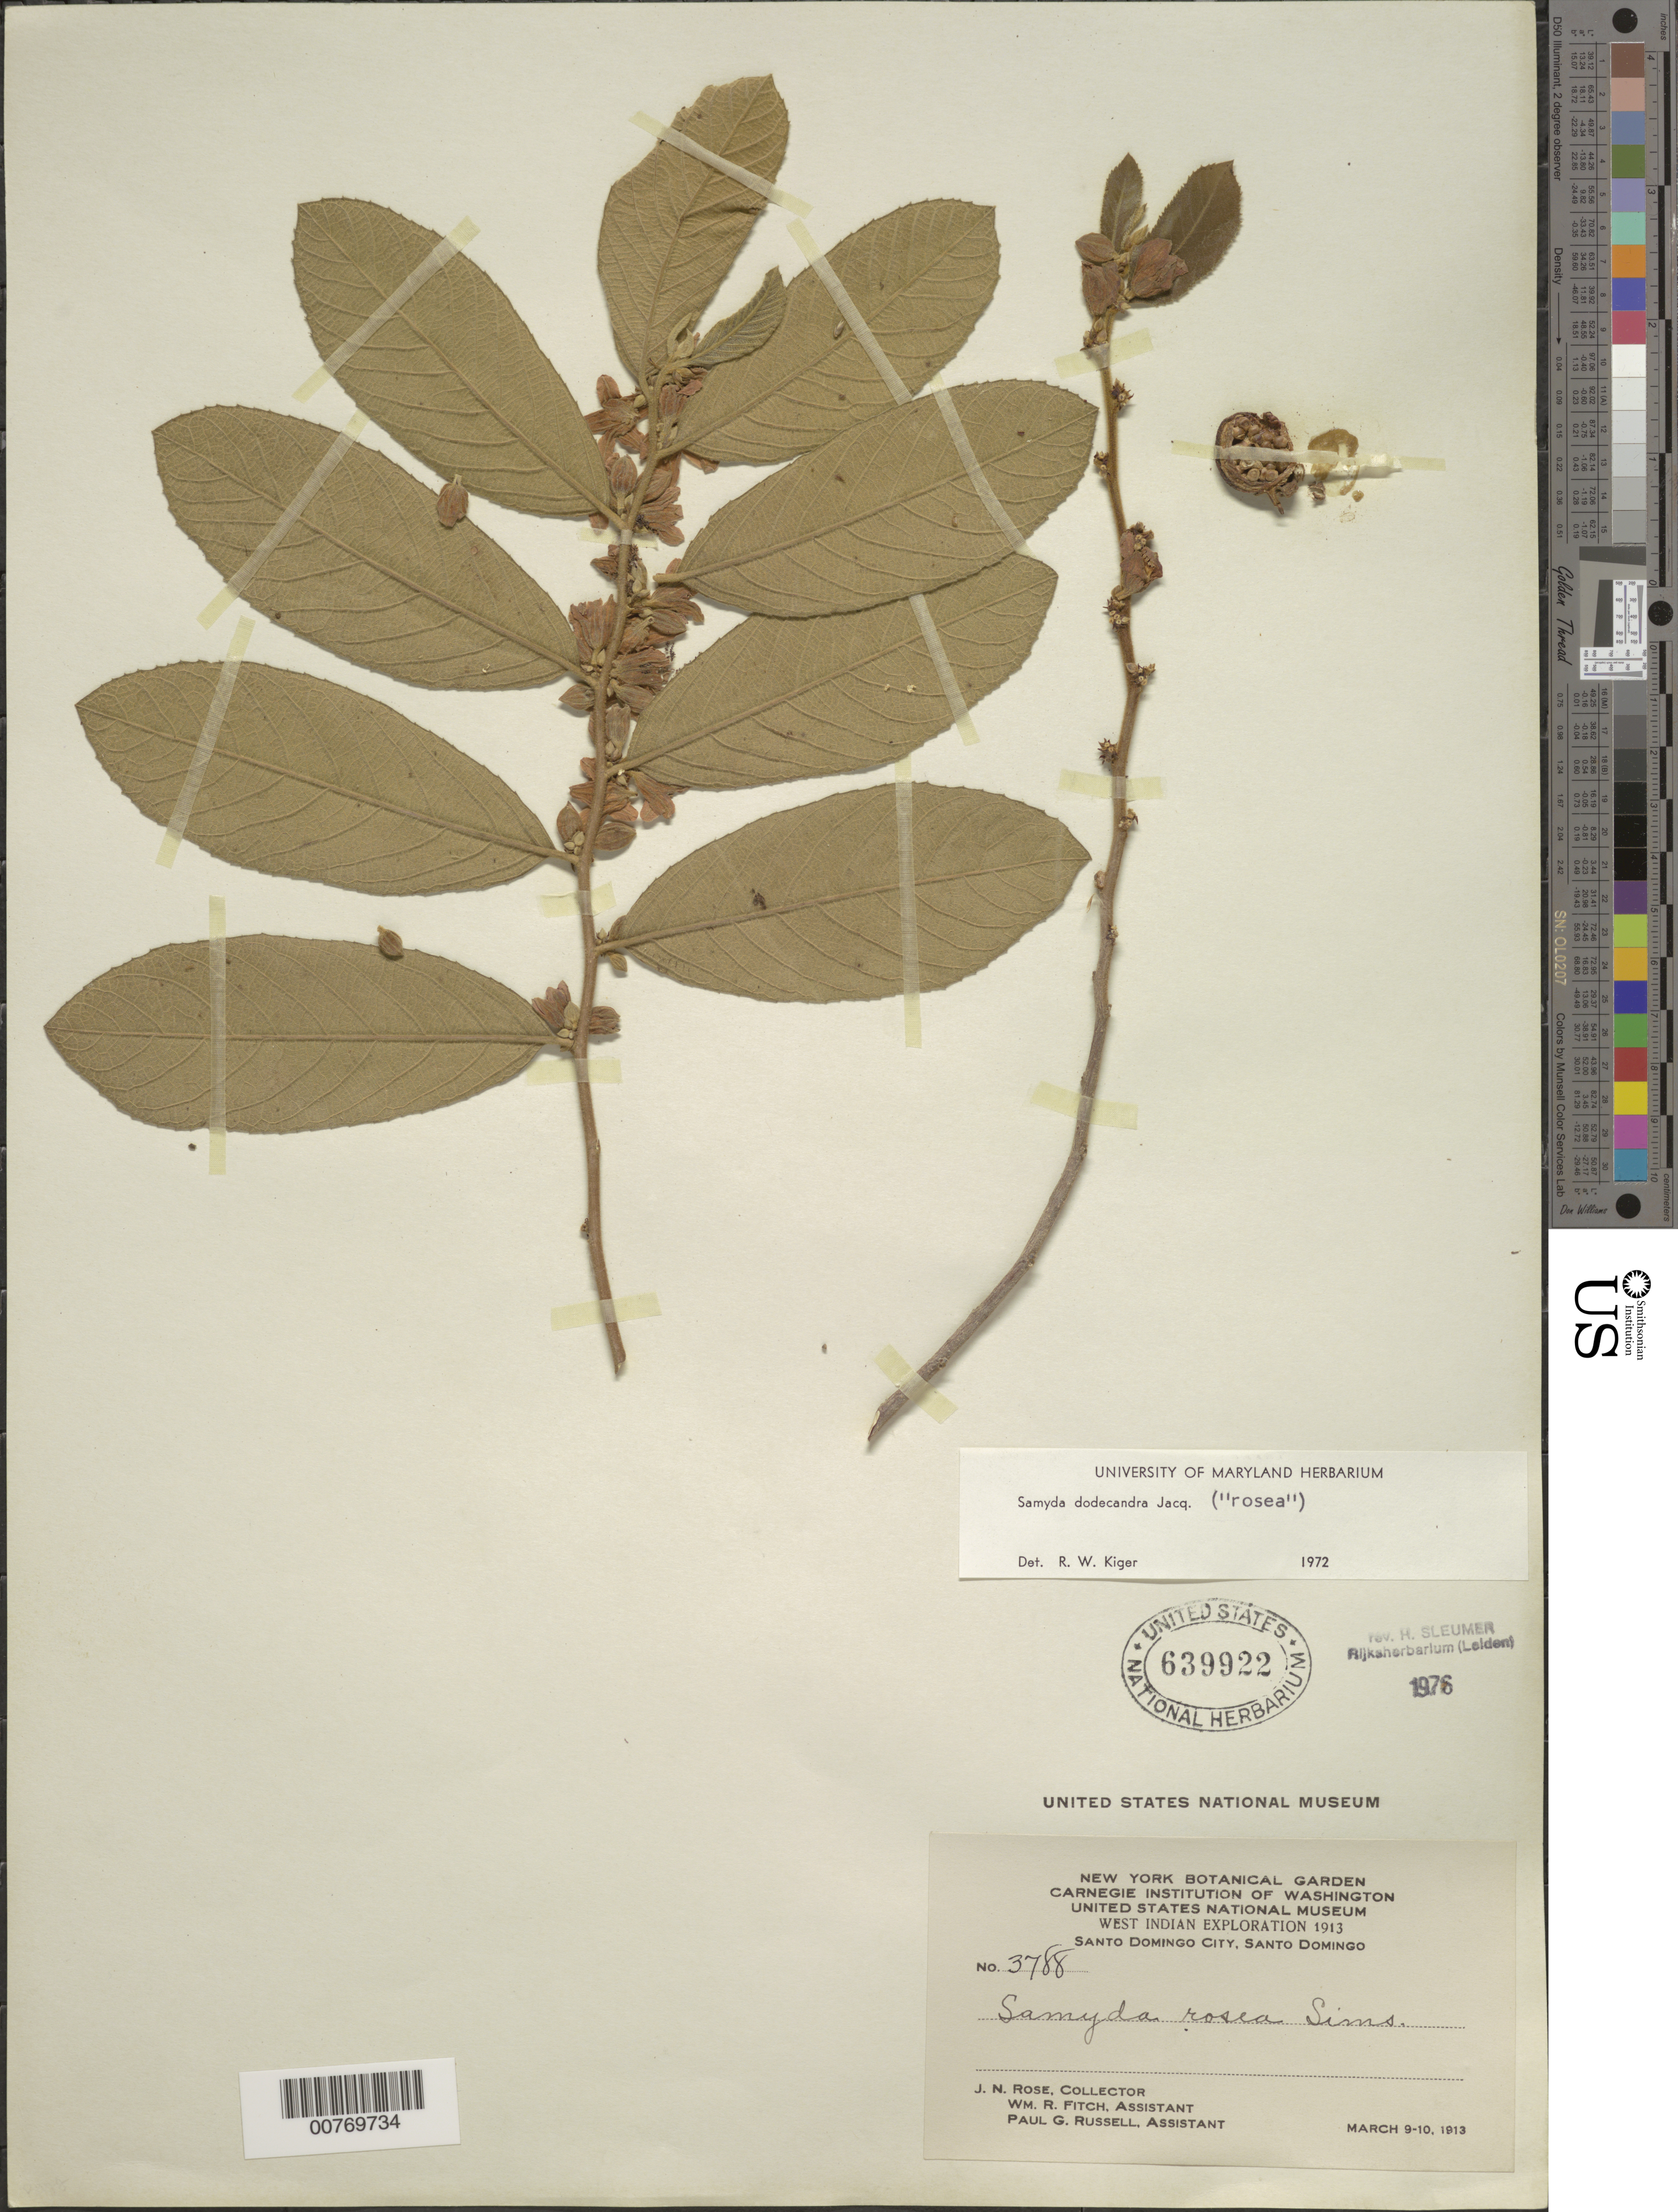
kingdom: Plantae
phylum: Tracheophyta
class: Magnoliopsida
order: Malpighiales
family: Salicaceae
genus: Casearia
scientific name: Casearia dodecandra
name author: (Jacq.) T. Samar. & M.H. Alford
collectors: J. N. Rose, W. R. Fitch & P. G. Russell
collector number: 3788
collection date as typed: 09 Mar 1913 to 10 Mar 1913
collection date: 1913-03-09/1913-03-10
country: Dominican Republic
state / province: Santo Domingo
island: Hispaniola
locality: Santo Domingo City.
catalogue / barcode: US 639922